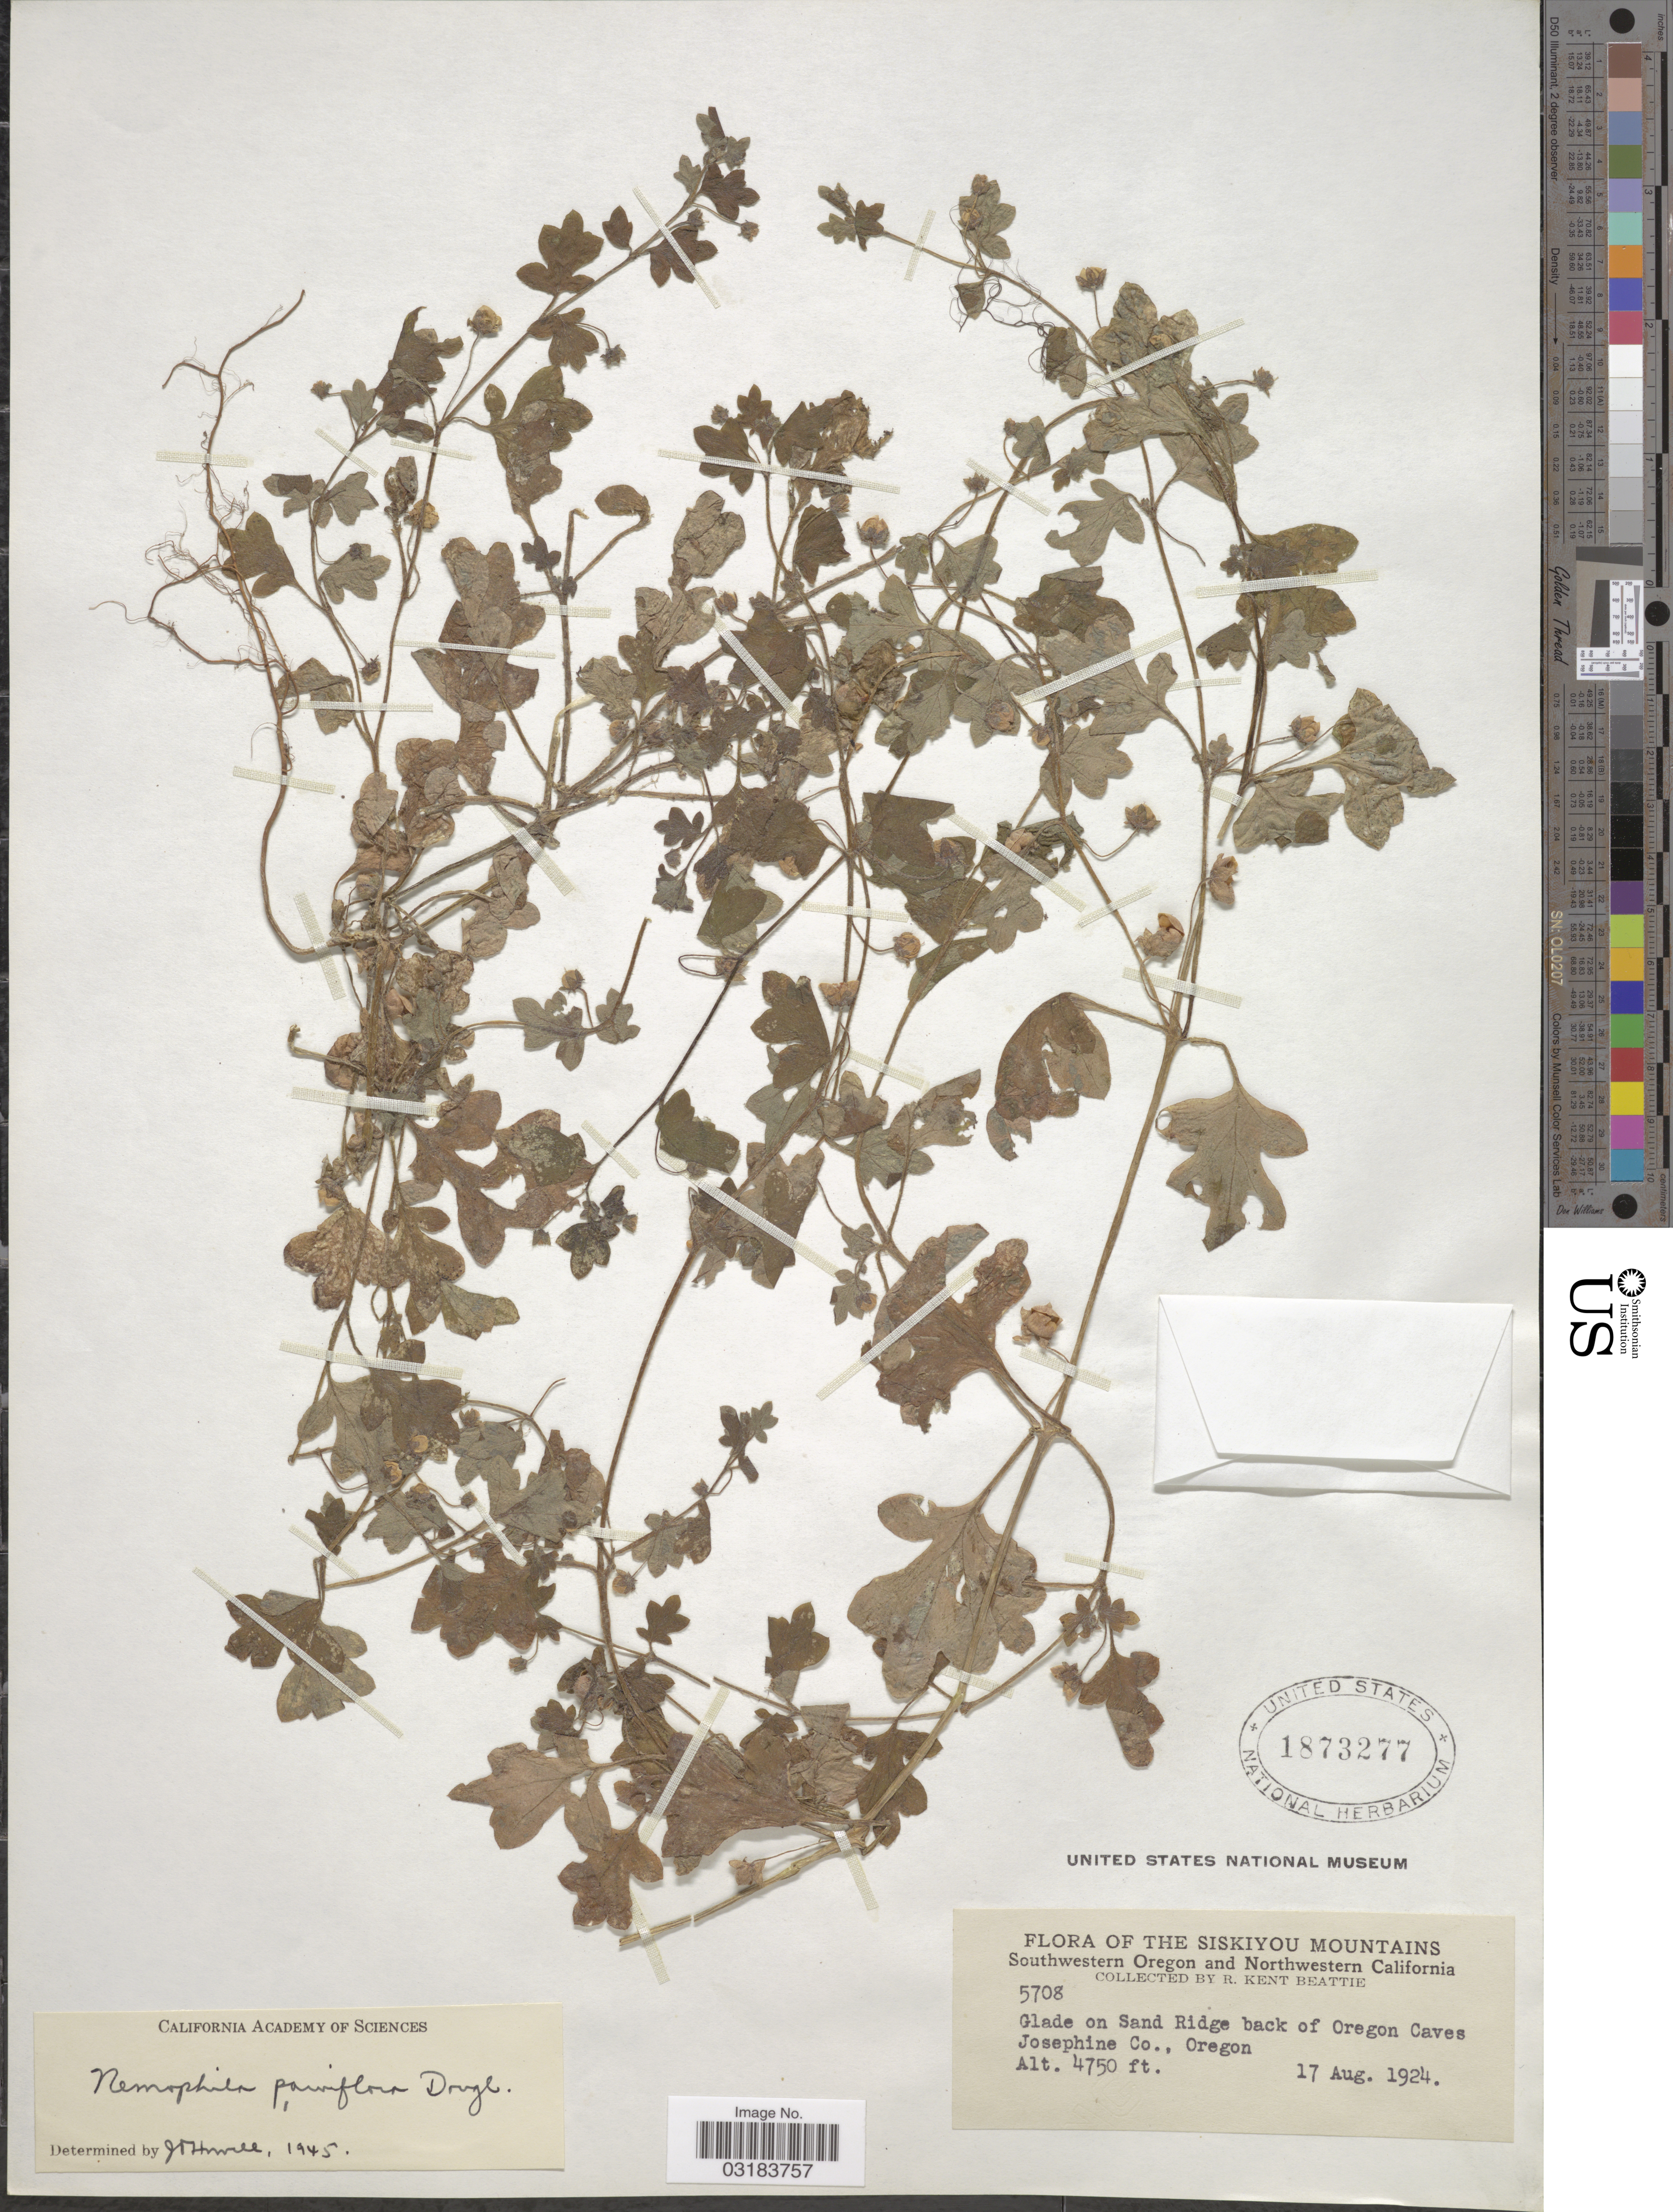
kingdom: Plantae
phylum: Tracheophyta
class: Magnoliopsida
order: Boraginales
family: Hydrophyllaceae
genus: Nemophila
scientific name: Nemophila parviflora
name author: Douglas ex Benth.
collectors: R. K. Beattie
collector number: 5708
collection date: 1924-08-17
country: United States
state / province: Oregon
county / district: Josephine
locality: The Siskiyou Mountains. Southwestern Oregon. Glade on Sand Ridge back of Oregon Caves Josephine Co.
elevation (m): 1448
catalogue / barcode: US 1873277